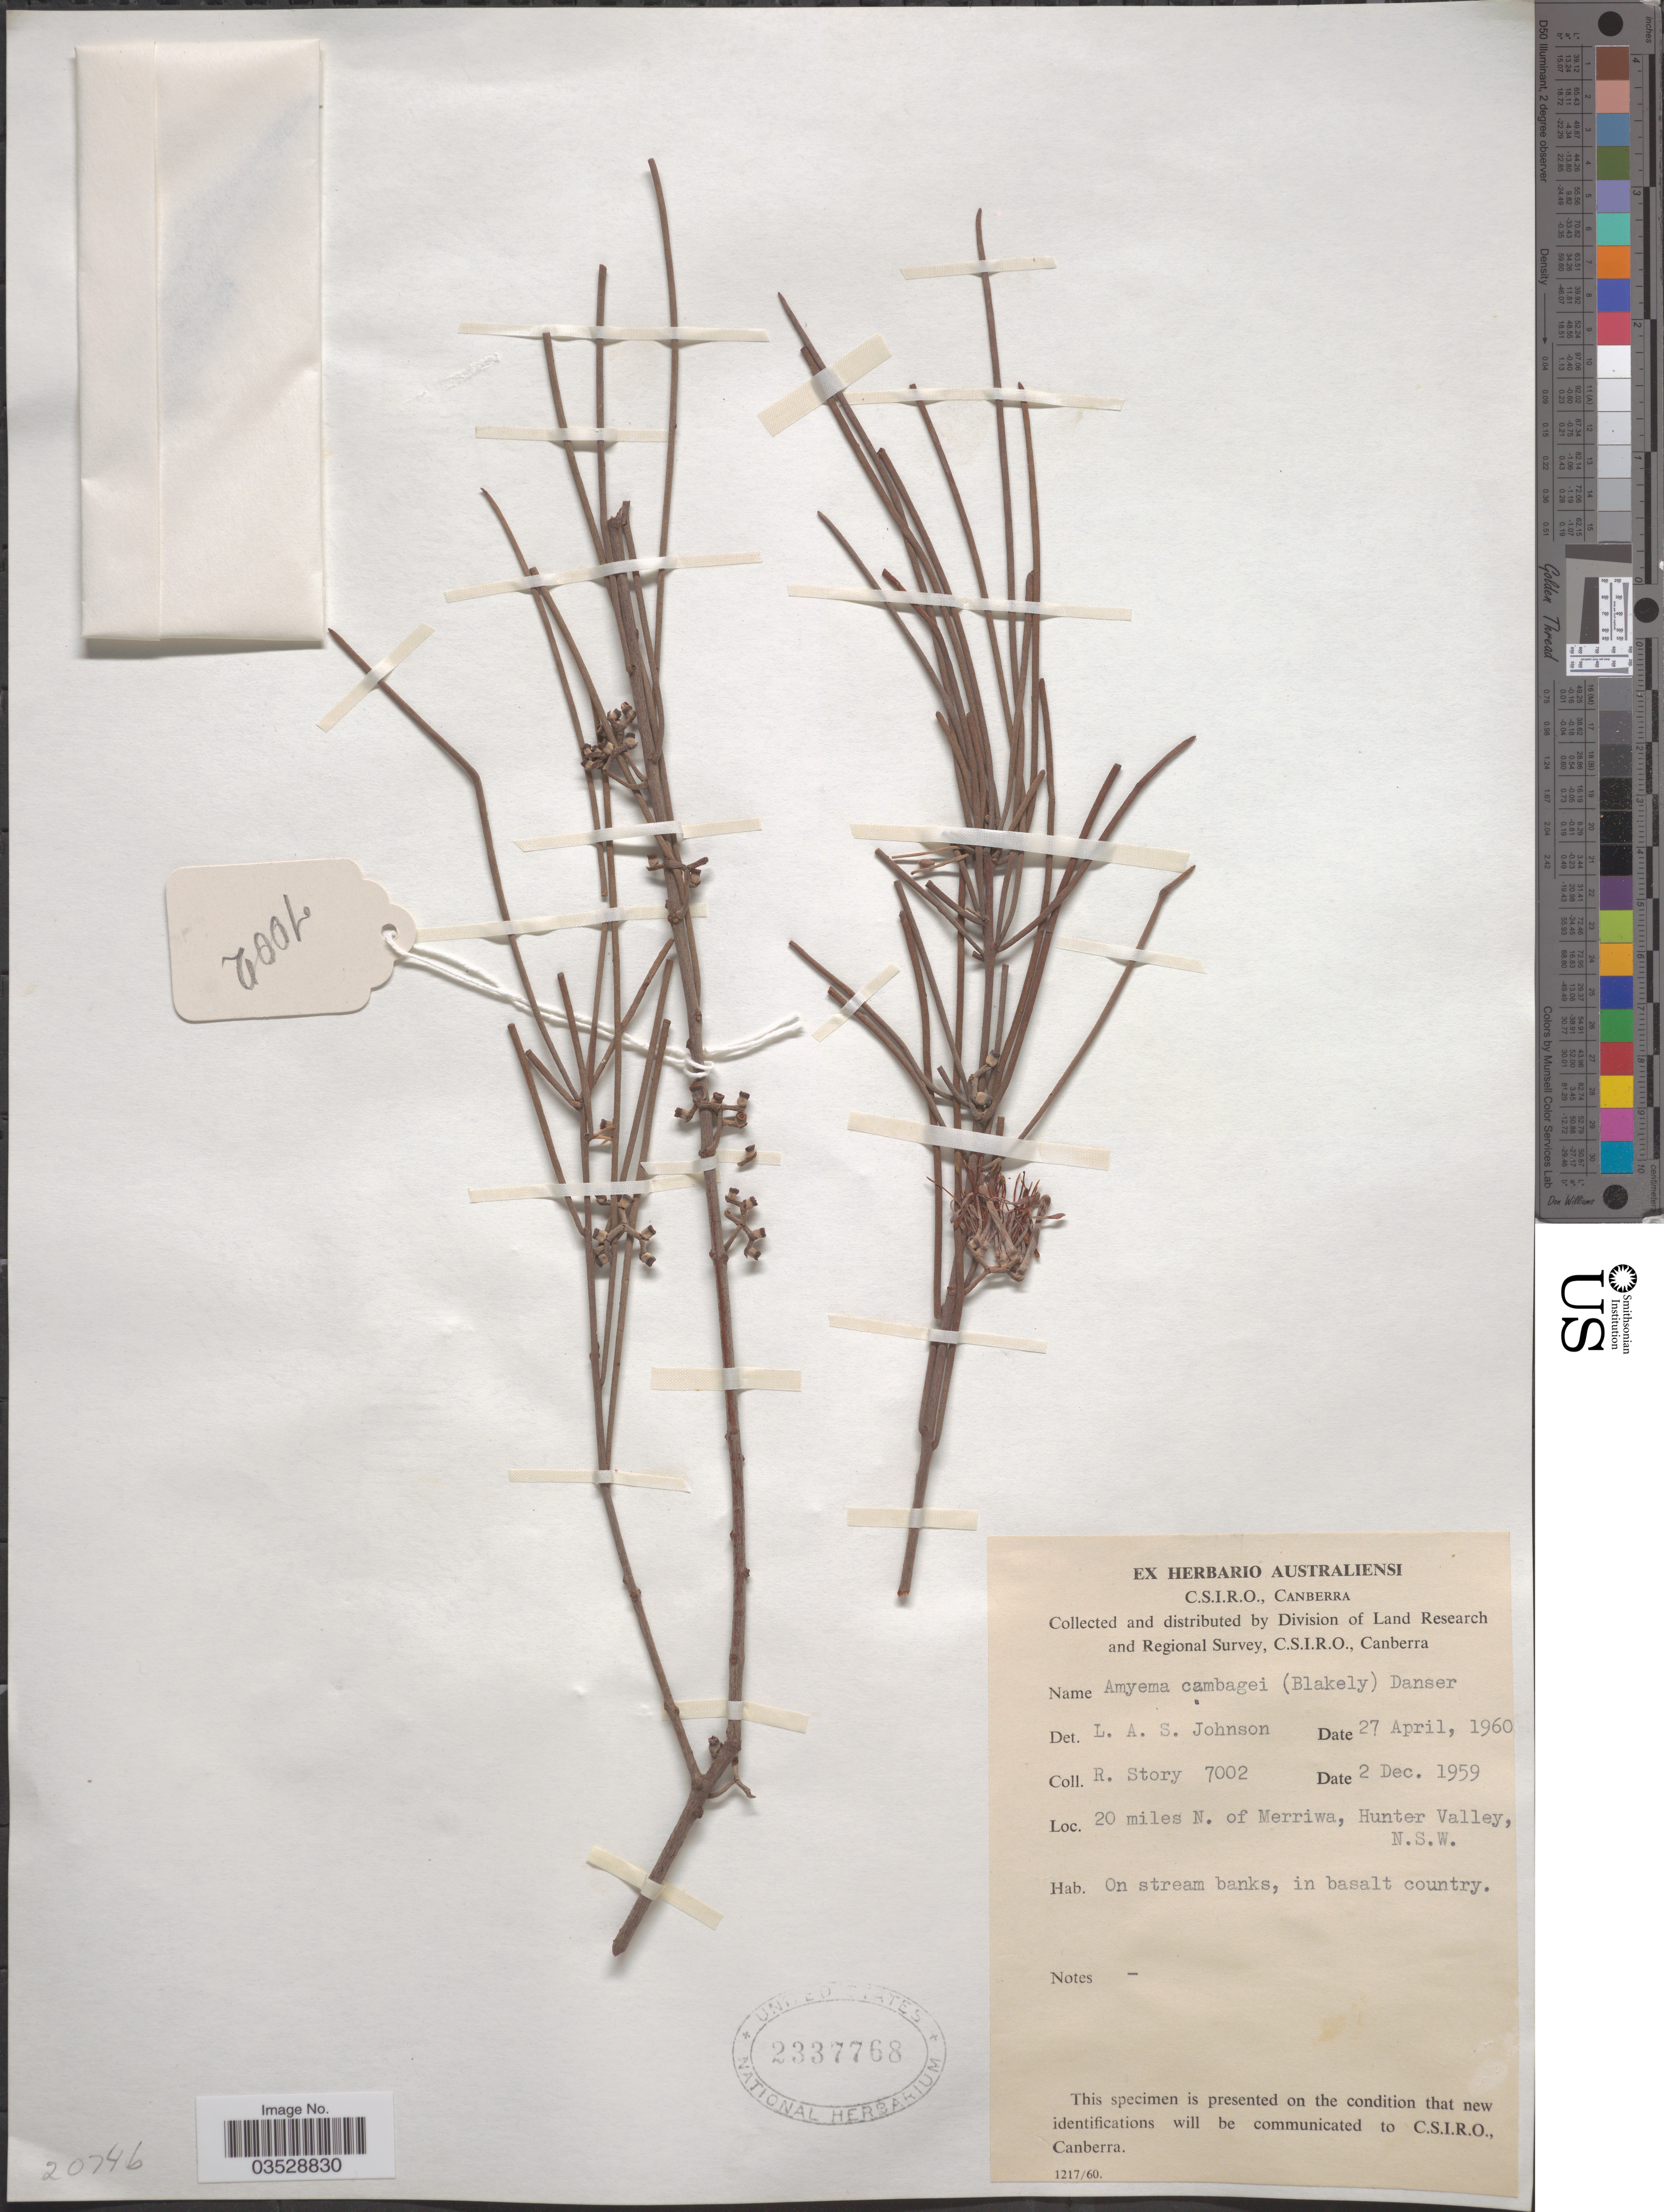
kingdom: Plantae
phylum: Tracheophyta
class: Magnoliopsida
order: Santalales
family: Loranthaceae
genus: Amyema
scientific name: Amyema cambagei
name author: Danser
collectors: R. Story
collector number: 7002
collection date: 1959-12-02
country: Australia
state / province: New South Wales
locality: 20 miles N. of Merriwa, Hunter Valley.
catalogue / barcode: US 2337768